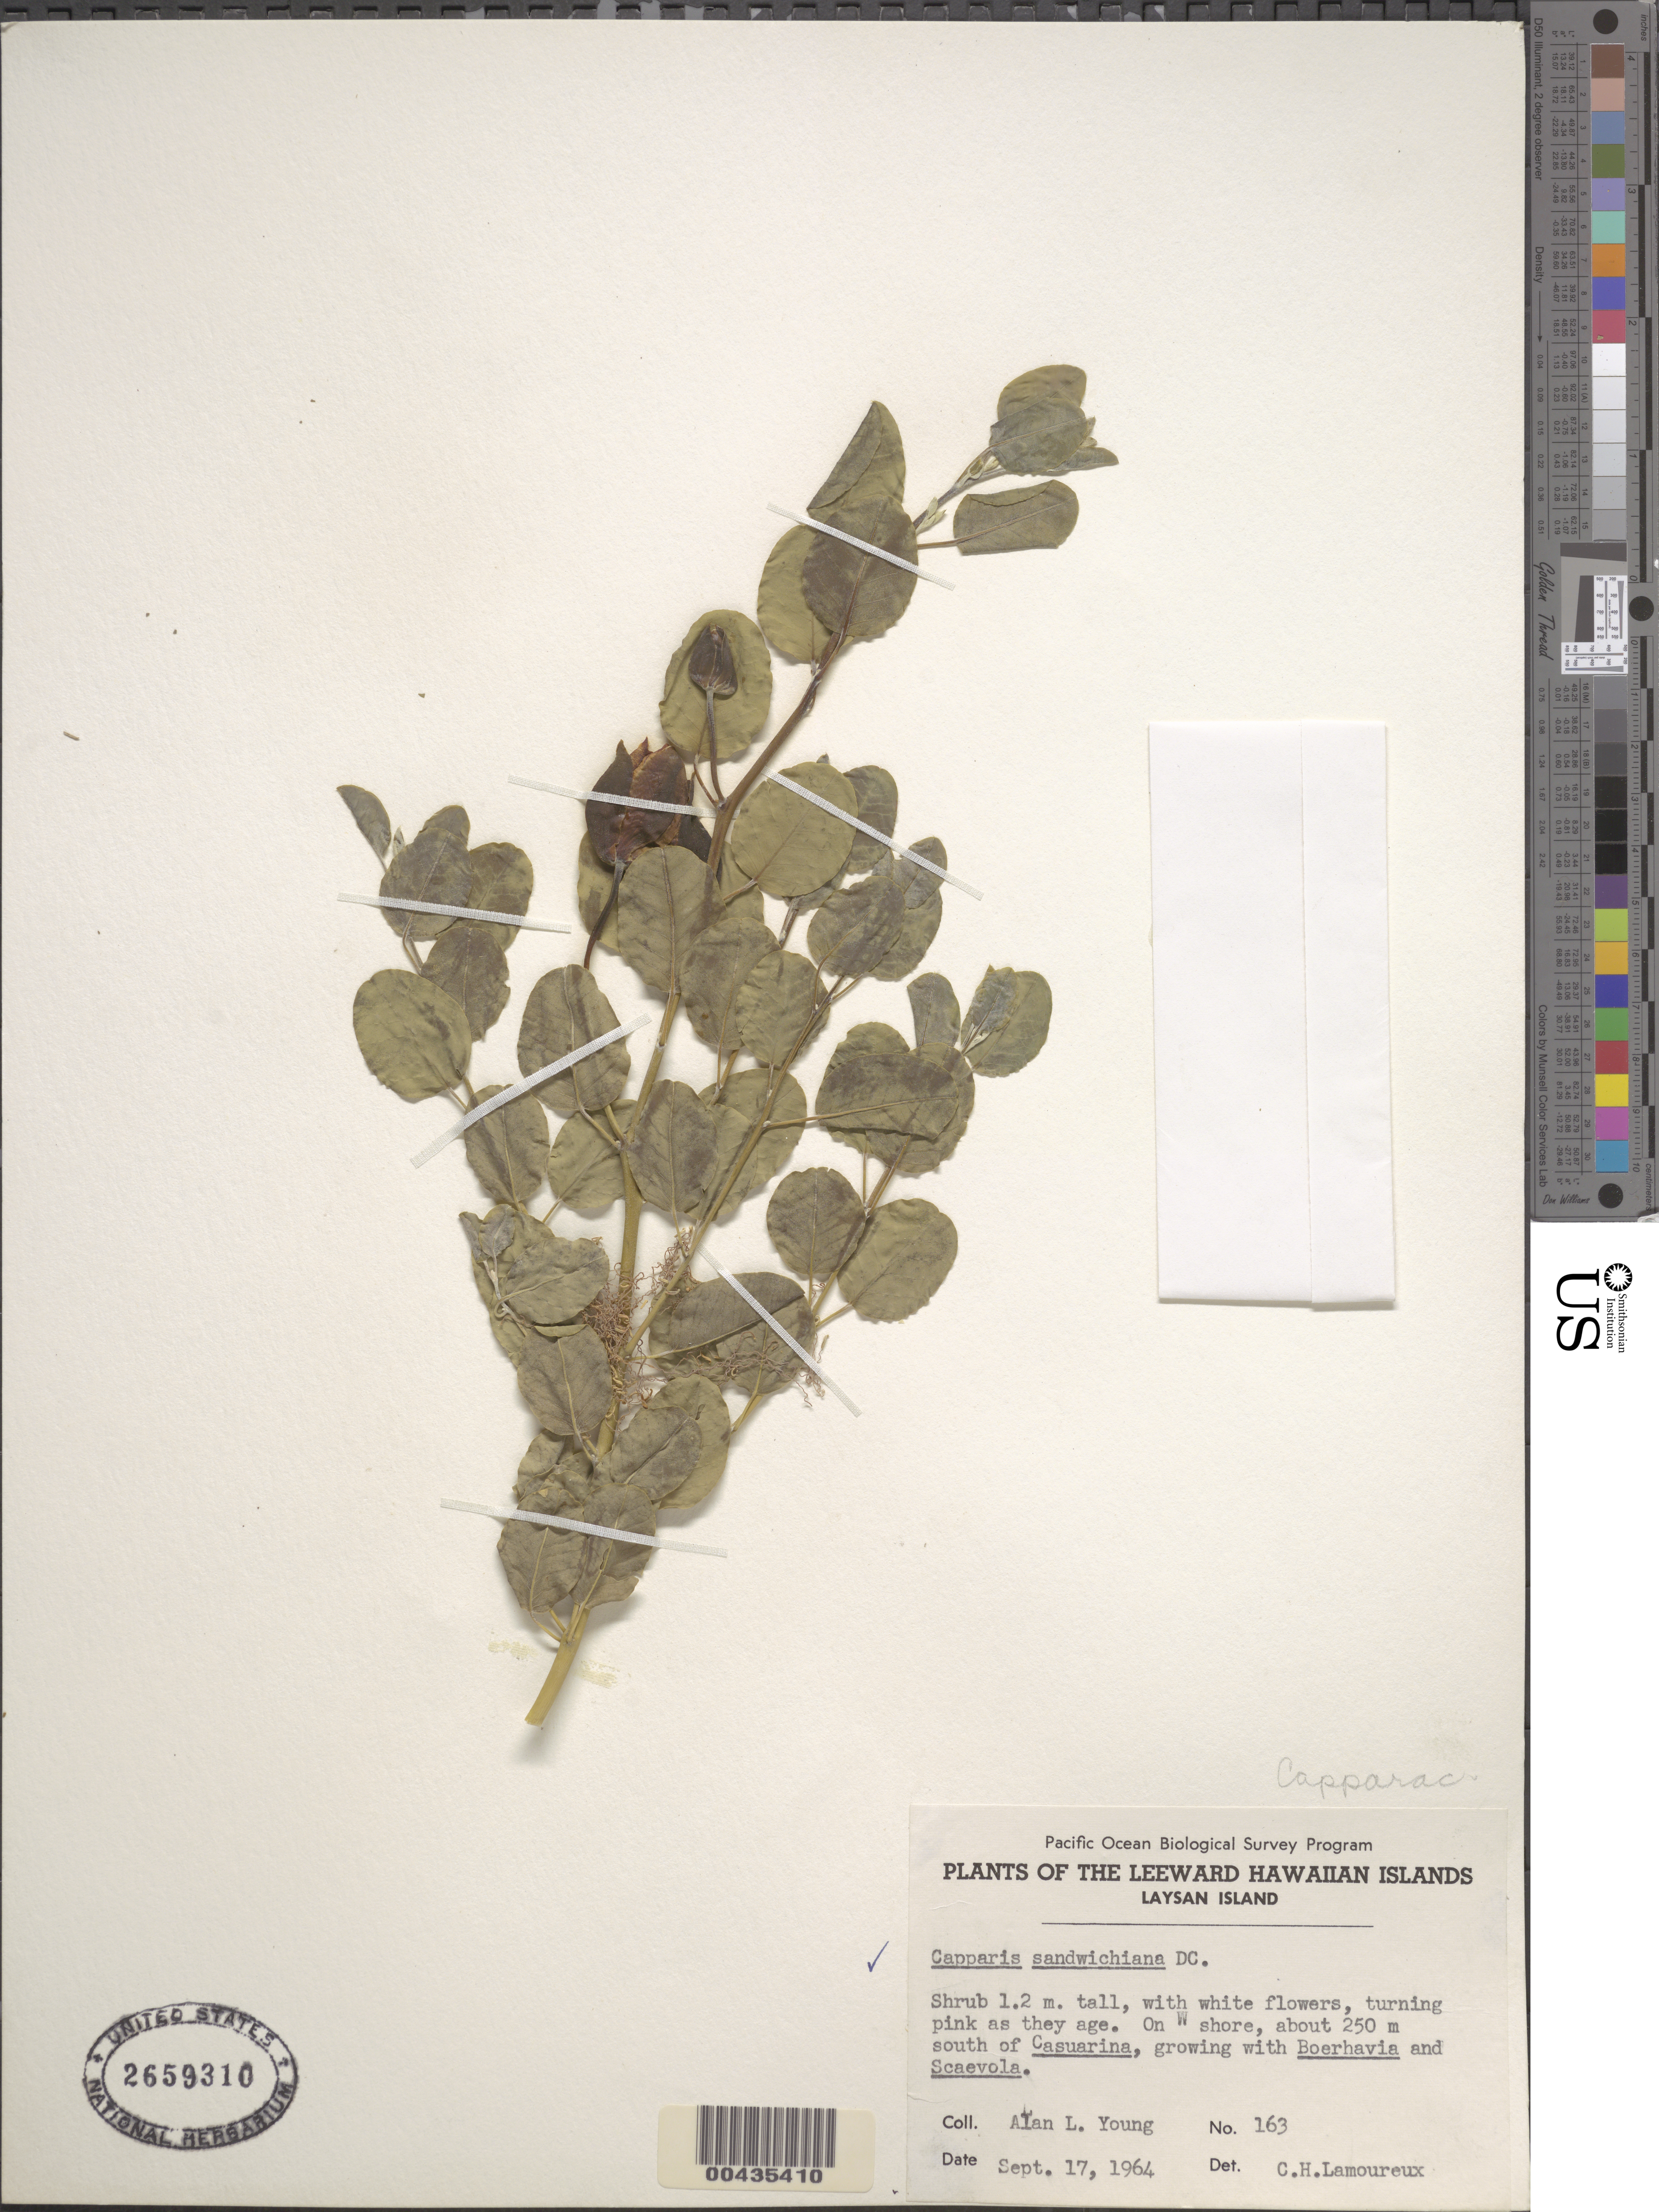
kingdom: Plantae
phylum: Tracheophyta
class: Magnoliopsida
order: Brassicales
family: Capparaceae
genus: Capparis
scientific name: Capparis sandwichiana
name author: DC.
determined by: Lamoureux, C. H.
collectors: A. Young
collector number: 163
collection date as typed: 17 Sep 1964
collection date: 1964-09-17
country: United States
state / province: Hawaii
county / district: Honolulu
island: Laysan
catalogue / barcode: US 2659310